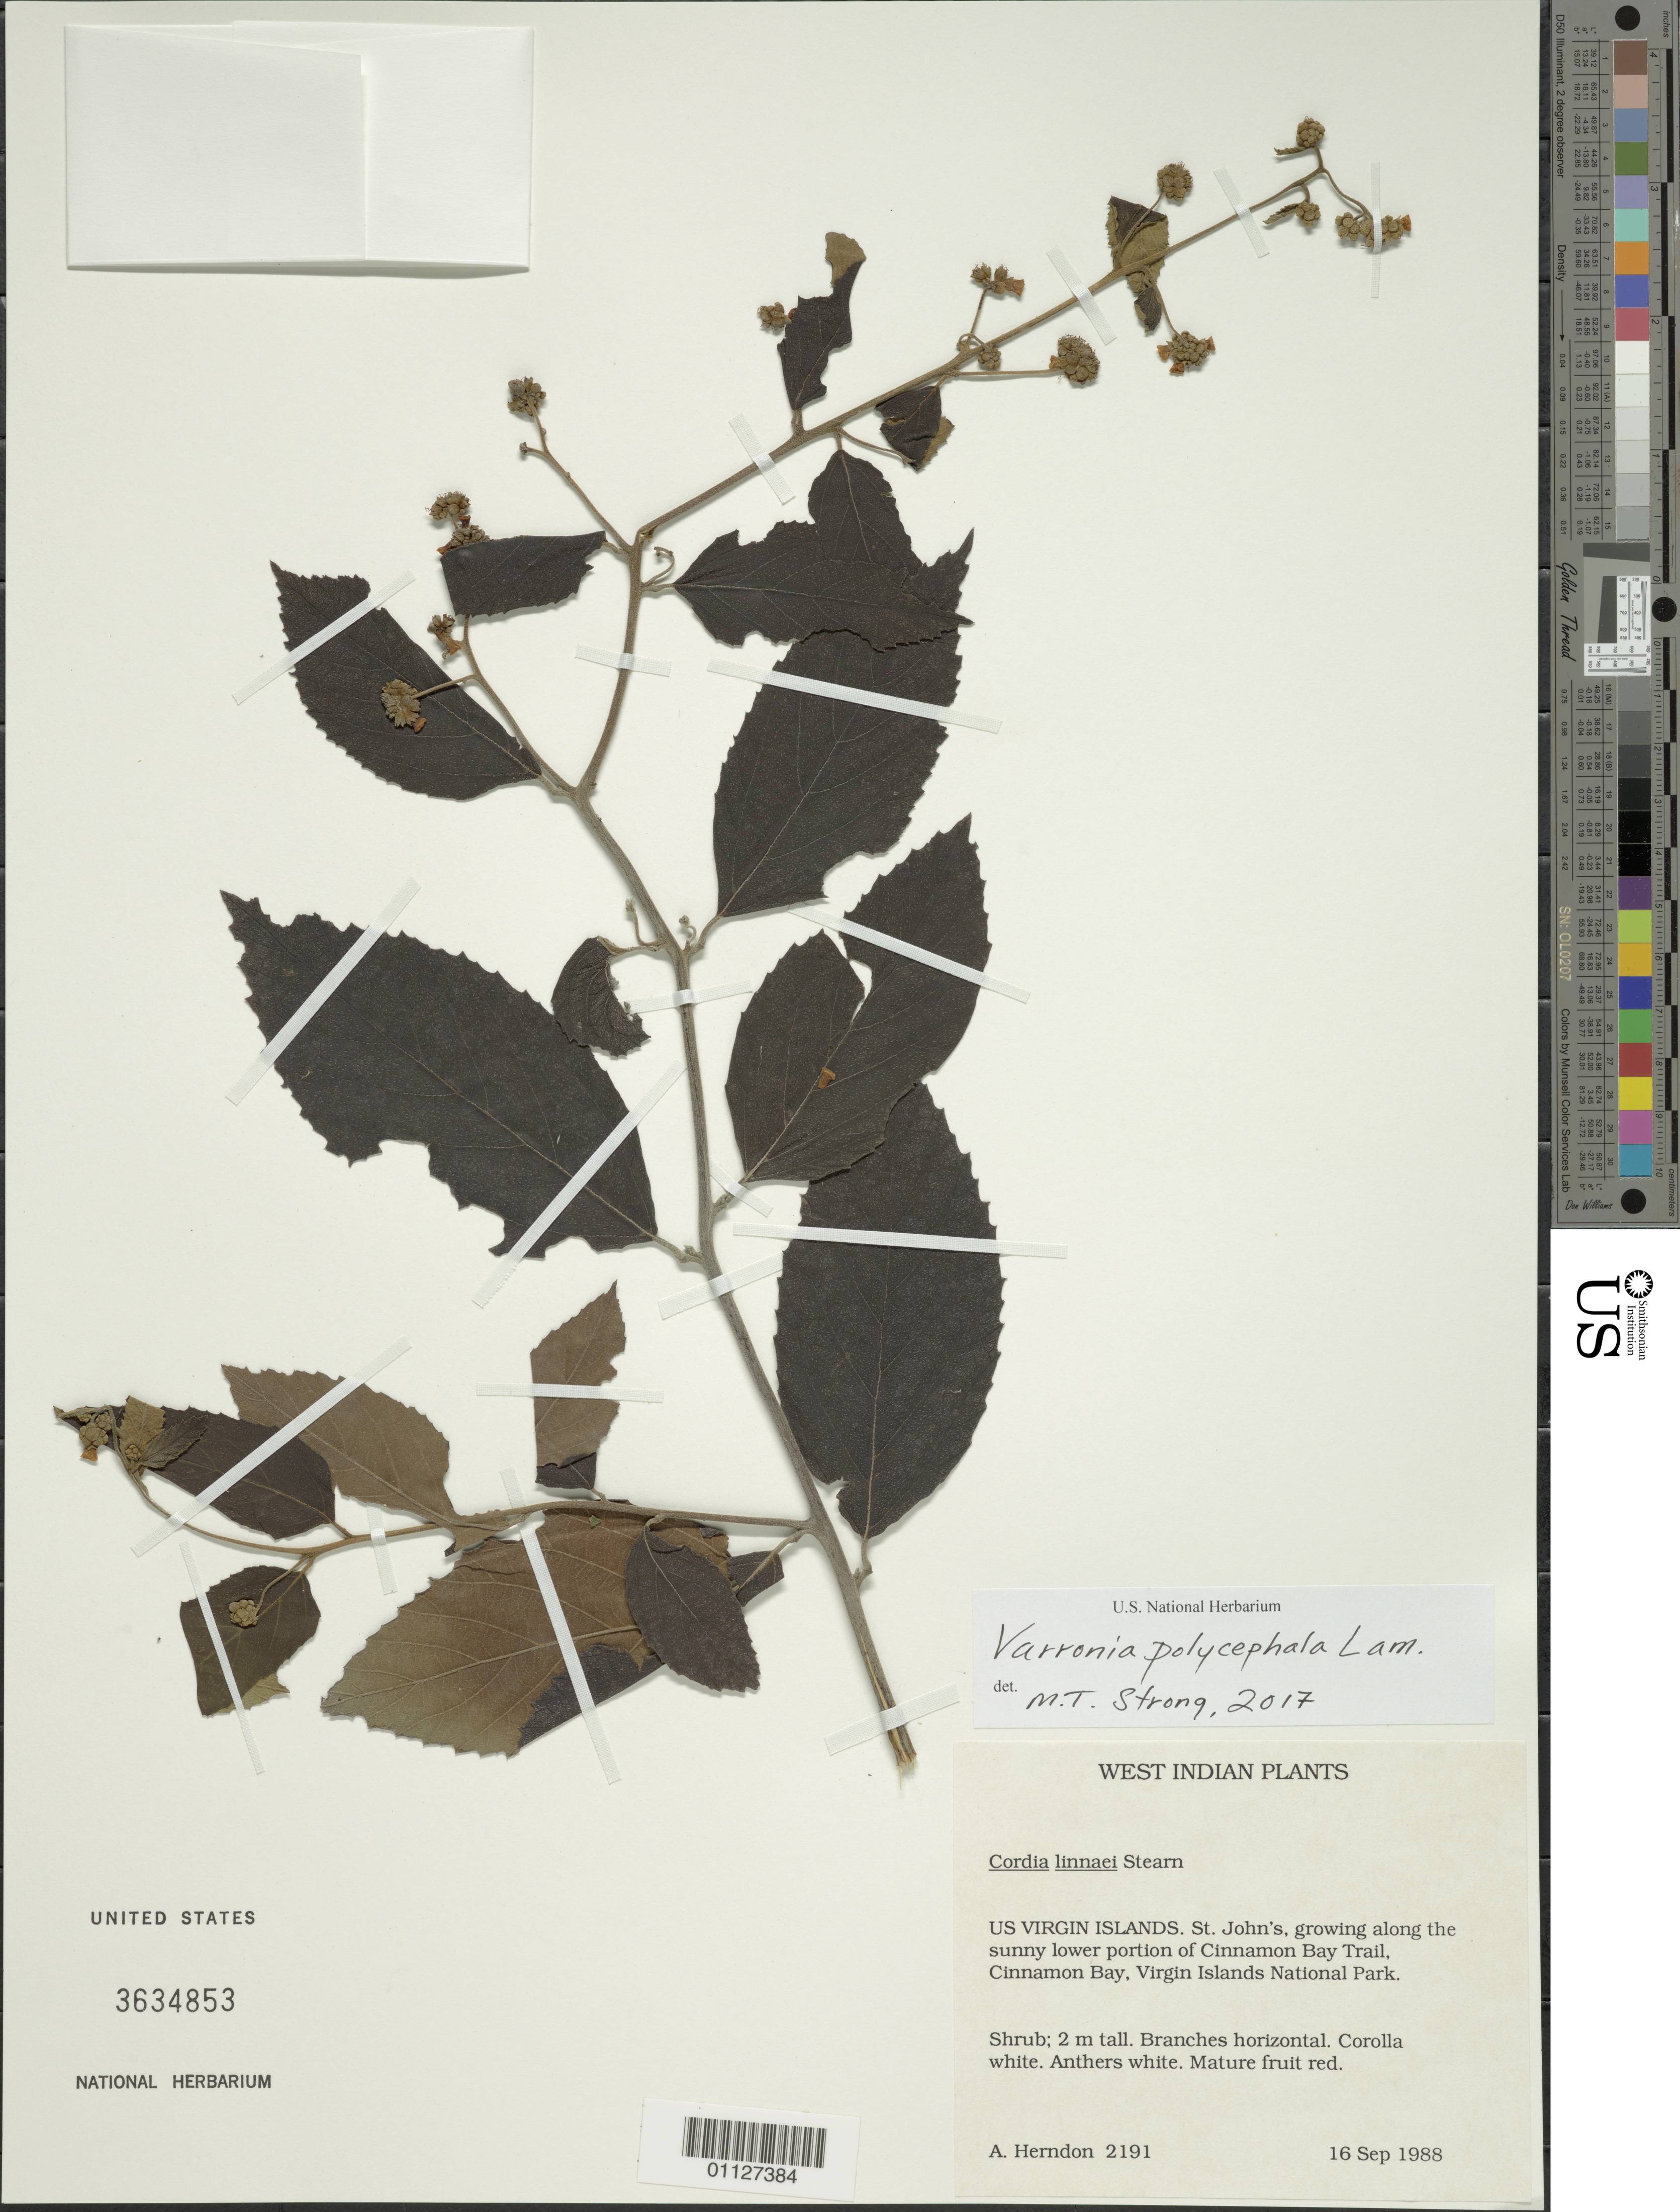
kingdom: Plantae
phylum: Tracheophyta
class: Magnoliopsida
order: Boraginales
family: Cordiaceae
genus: Varronia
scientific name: Varronia linnaei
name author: (Stearn) J.S. Mill.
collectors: A. Herndon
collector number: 2191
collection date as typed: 16 Sep 1988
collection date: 1988-09-16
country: U.S. Virgin Islands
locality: St. John's, growing along the sunny lower portion of Cinammon Bay Trail, Cinnamon Bay, Virgin Islands National Park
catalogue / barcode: US 3634853